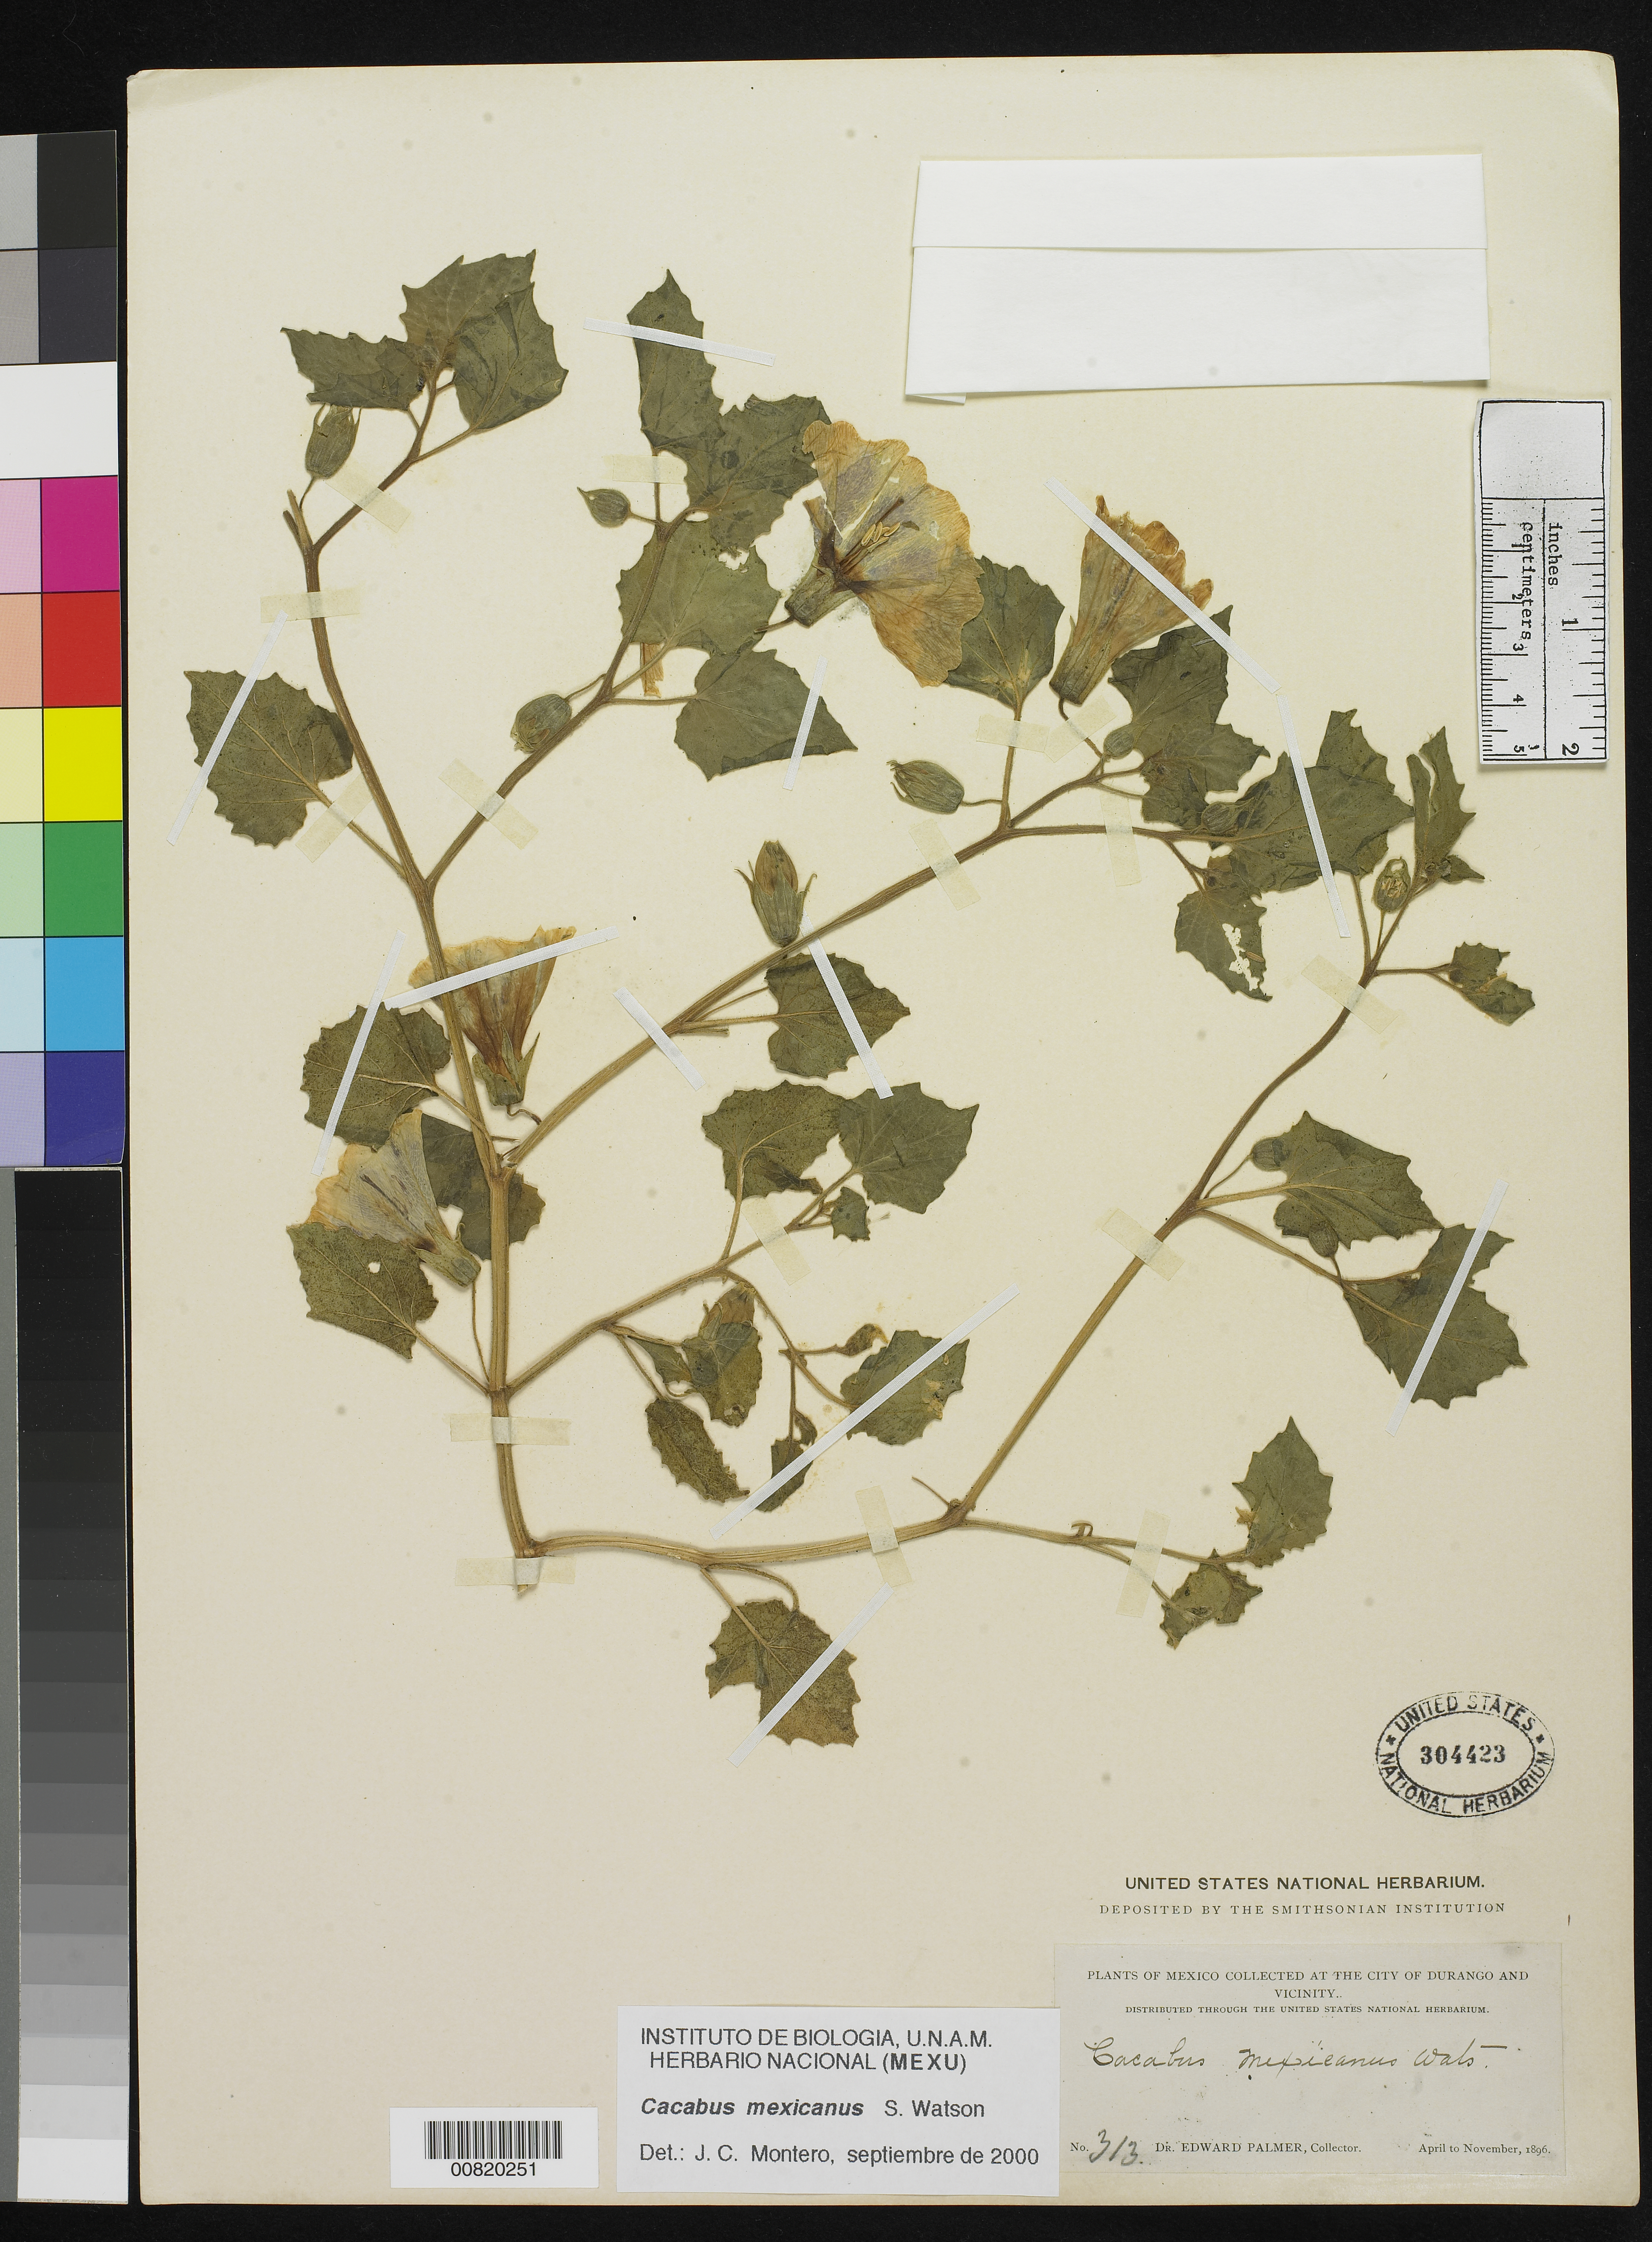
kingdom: Plantae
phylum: Tracheophyta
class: Magnoliopsida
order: Solanales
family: Solanaceae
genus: Cacabus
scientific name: Cacabus mexicanus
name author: S. Watson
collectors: E. Palmer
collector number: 313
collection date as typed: Apr 1896 to -- Nov 1896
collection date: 1896-04/1896-11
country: Mexico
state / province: Durango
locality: City of Durango and vicinity.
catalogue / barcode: US 304423